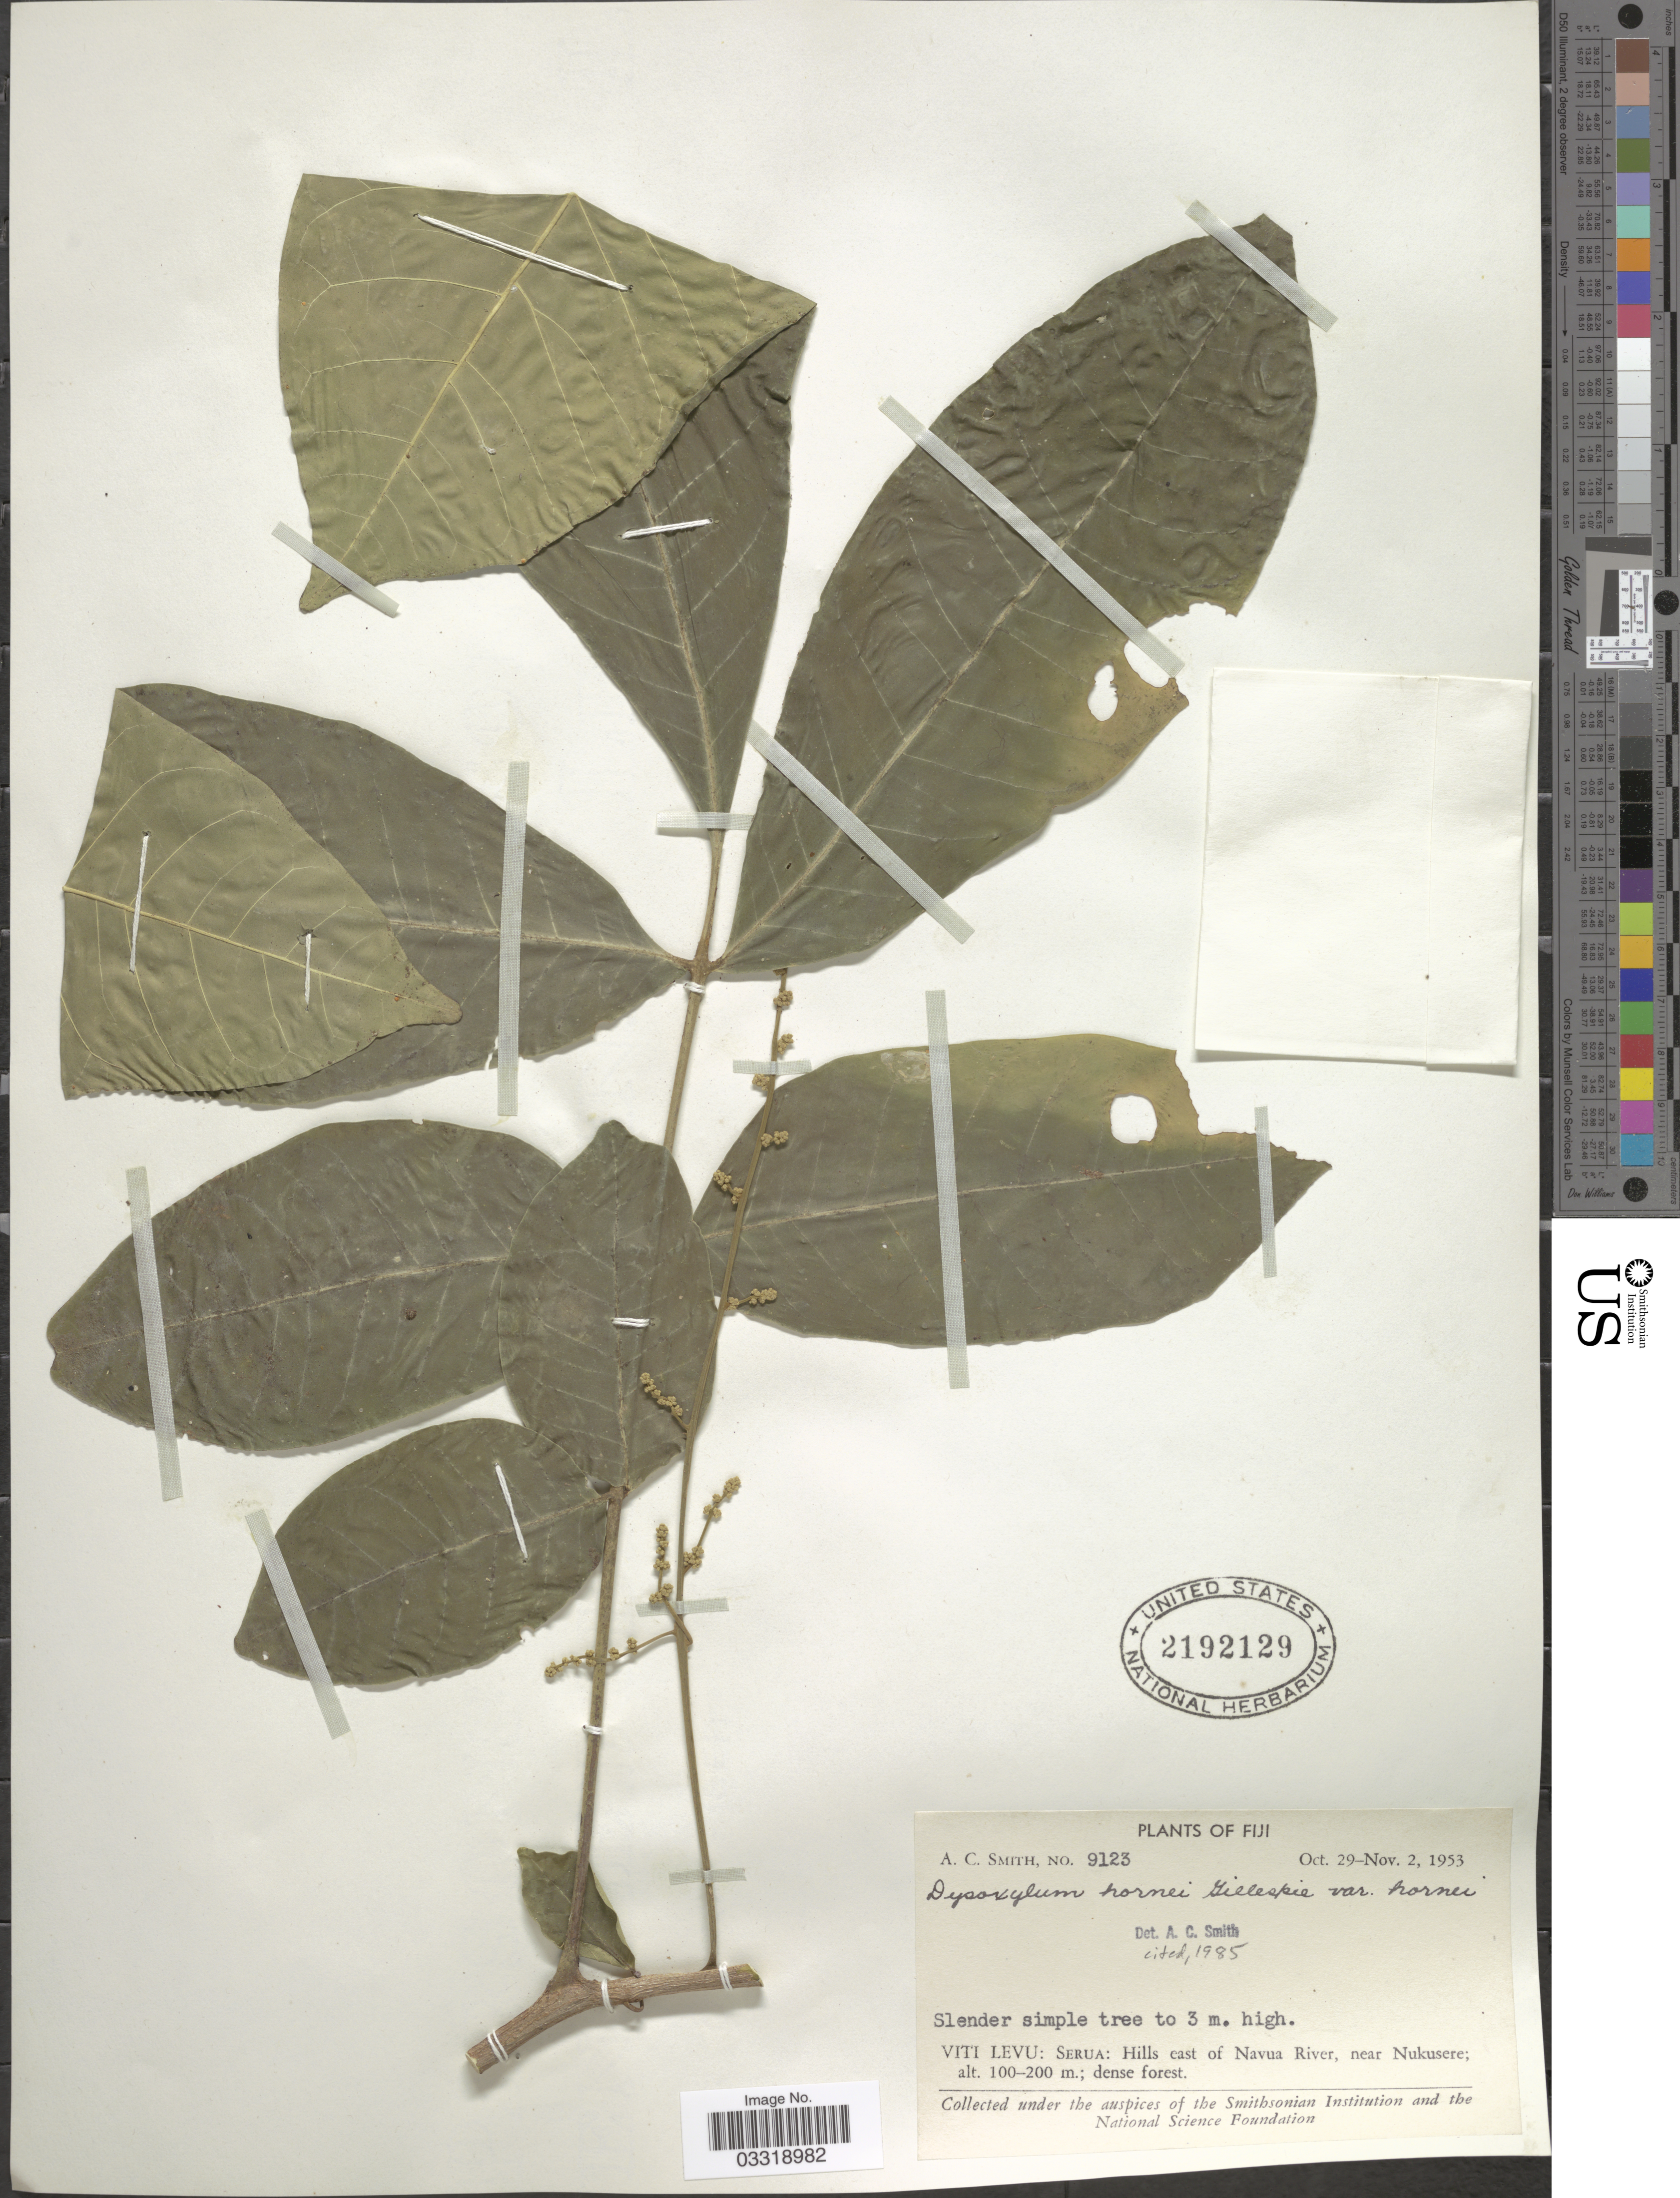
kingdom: Plantae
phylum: Tracheophyta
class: Magnoliopsida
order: Sapindales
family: Meliaceae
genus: Didymocheton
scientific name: Didymocheton hornei var. hornei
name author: (Gillespie) Harms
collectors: A. C. Smith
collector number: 9123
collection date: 1953-10-29/1953-11-02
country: Fiji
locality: Viti Levu: Serua: Hills east of Navua River, near Nukusere.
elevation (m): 100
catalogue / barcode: US 2192129